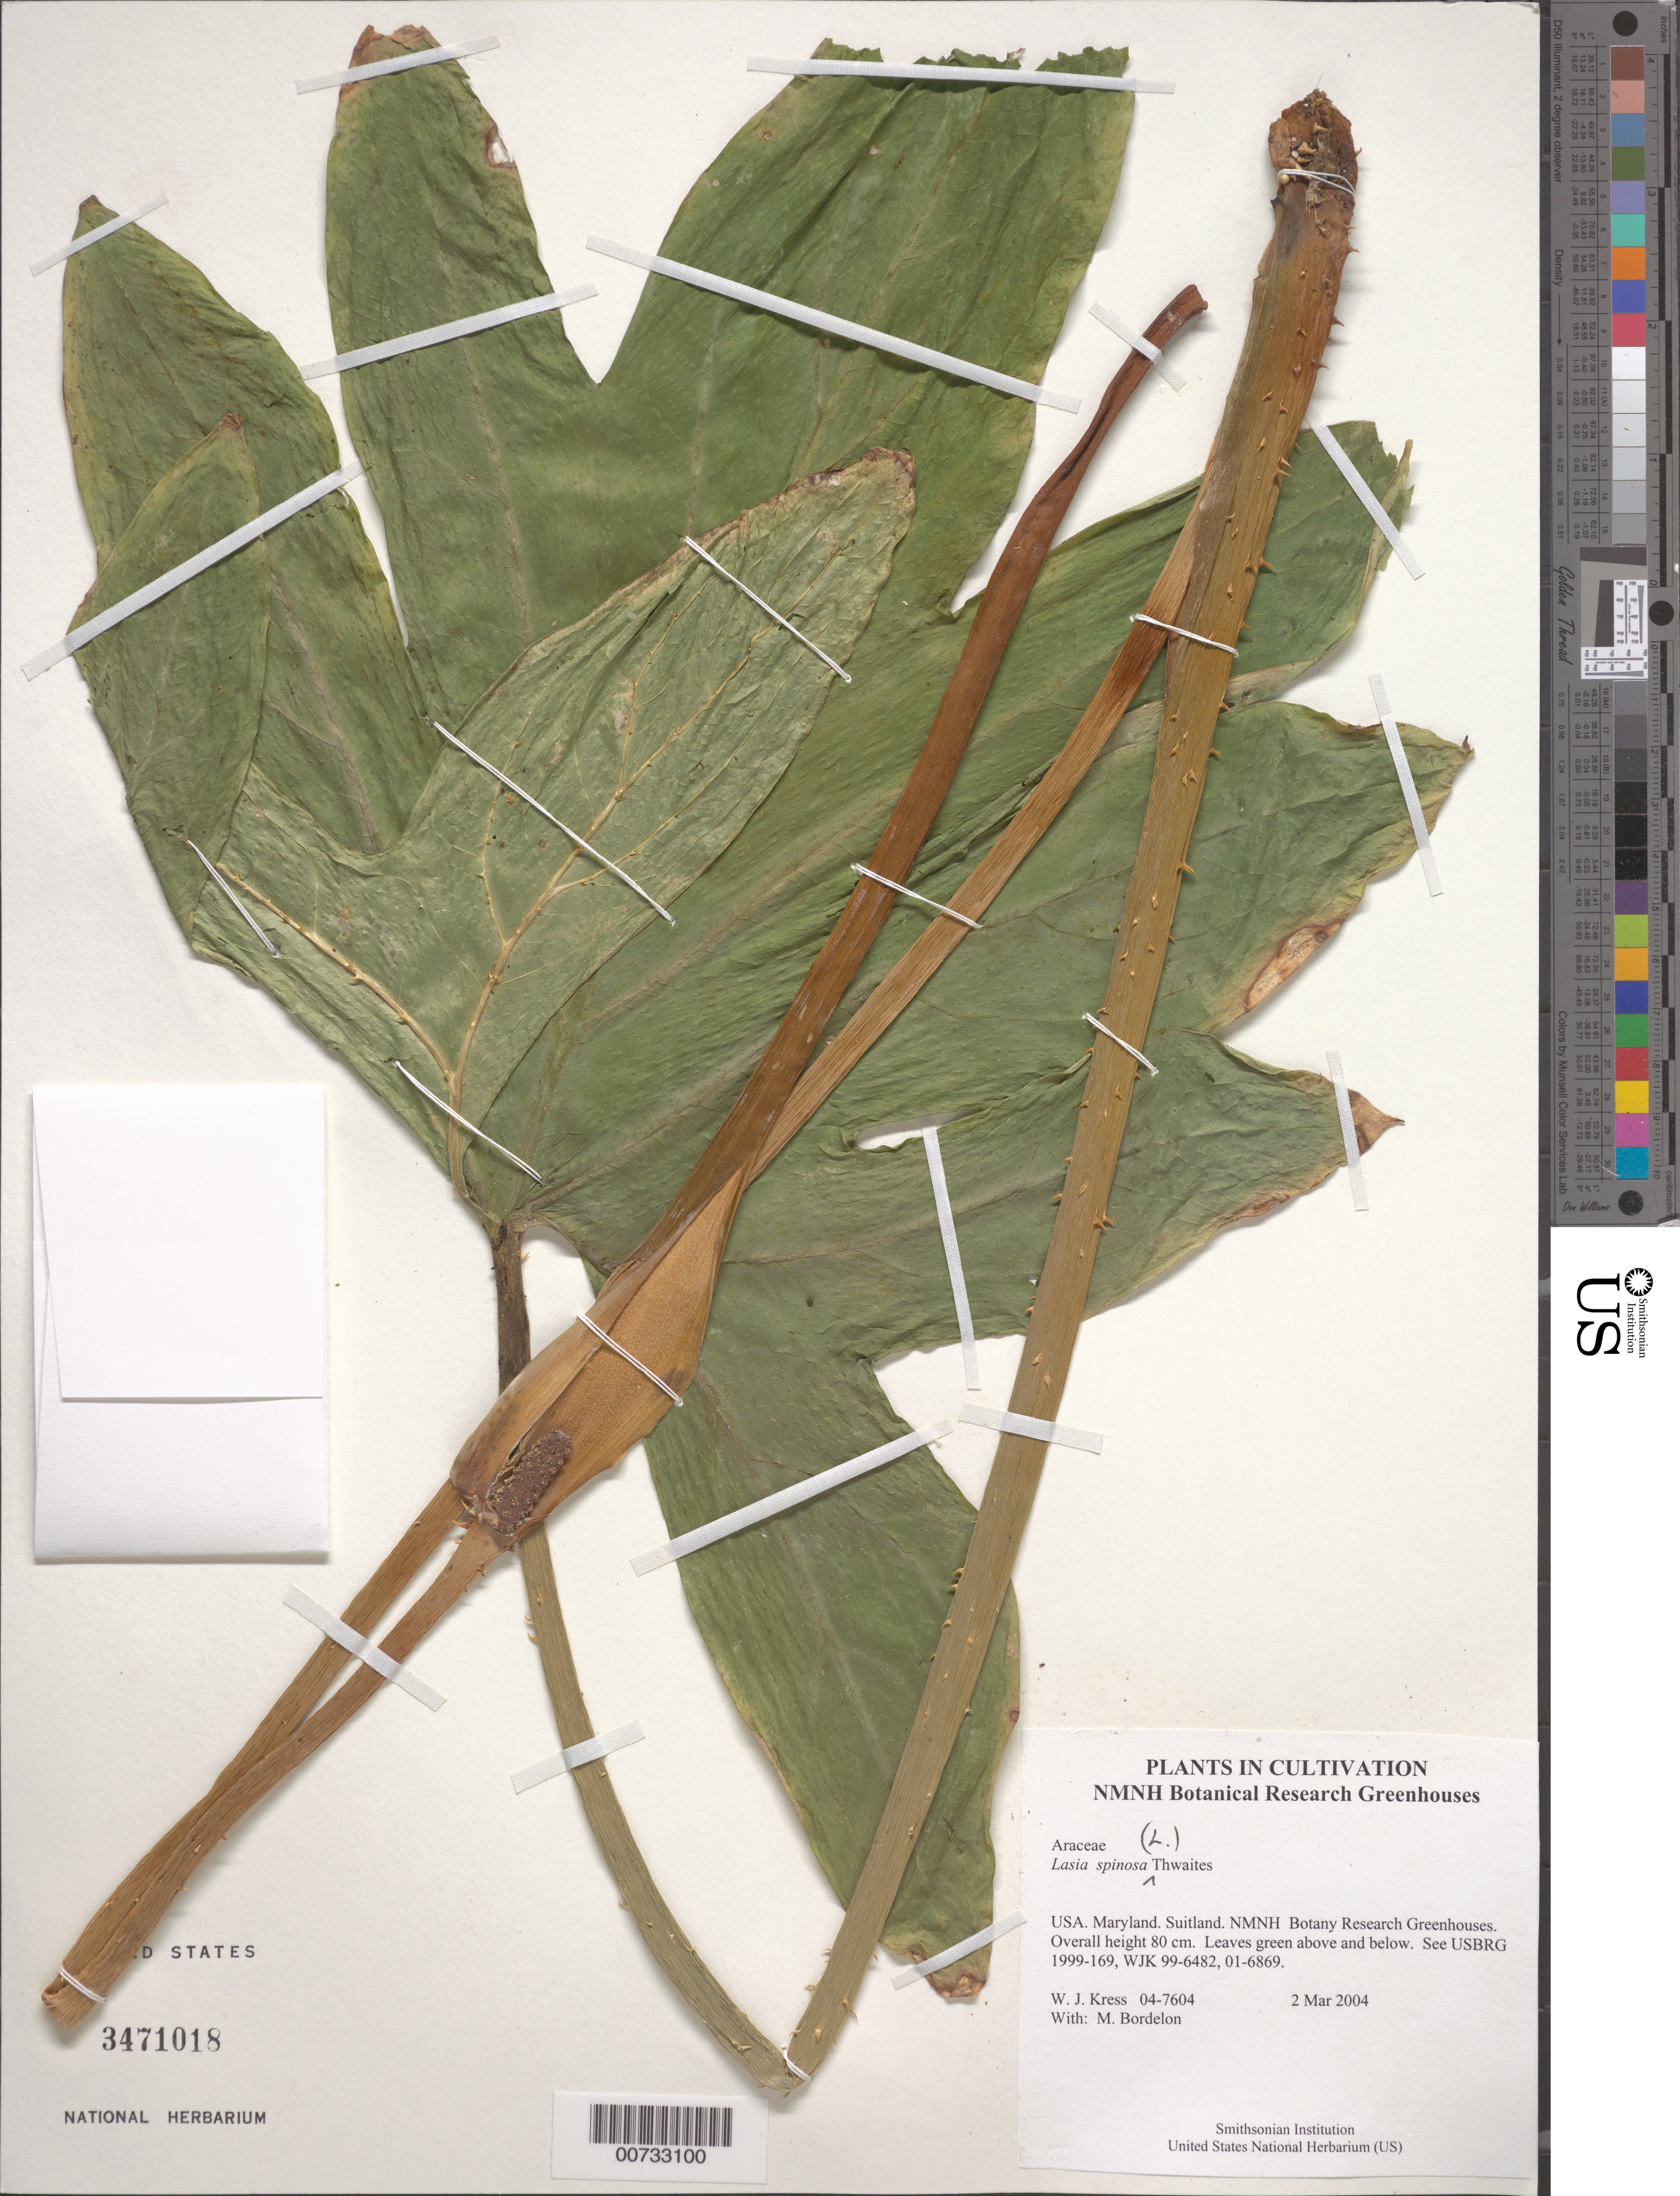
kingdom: Plantae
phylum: Tracheophyta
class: Liliopsida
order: Alismatales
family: Araceae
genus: Lasia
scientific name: Lasia spinosa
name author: (L.) Thwaites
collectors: W. J. Kress & M. Bordelon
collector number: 04-7604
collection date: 2004-03-02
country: United States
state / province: Maryland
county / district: Prince George's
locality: NMNH Botany Research Greenhouses. Suitland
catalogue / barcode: US 3471018